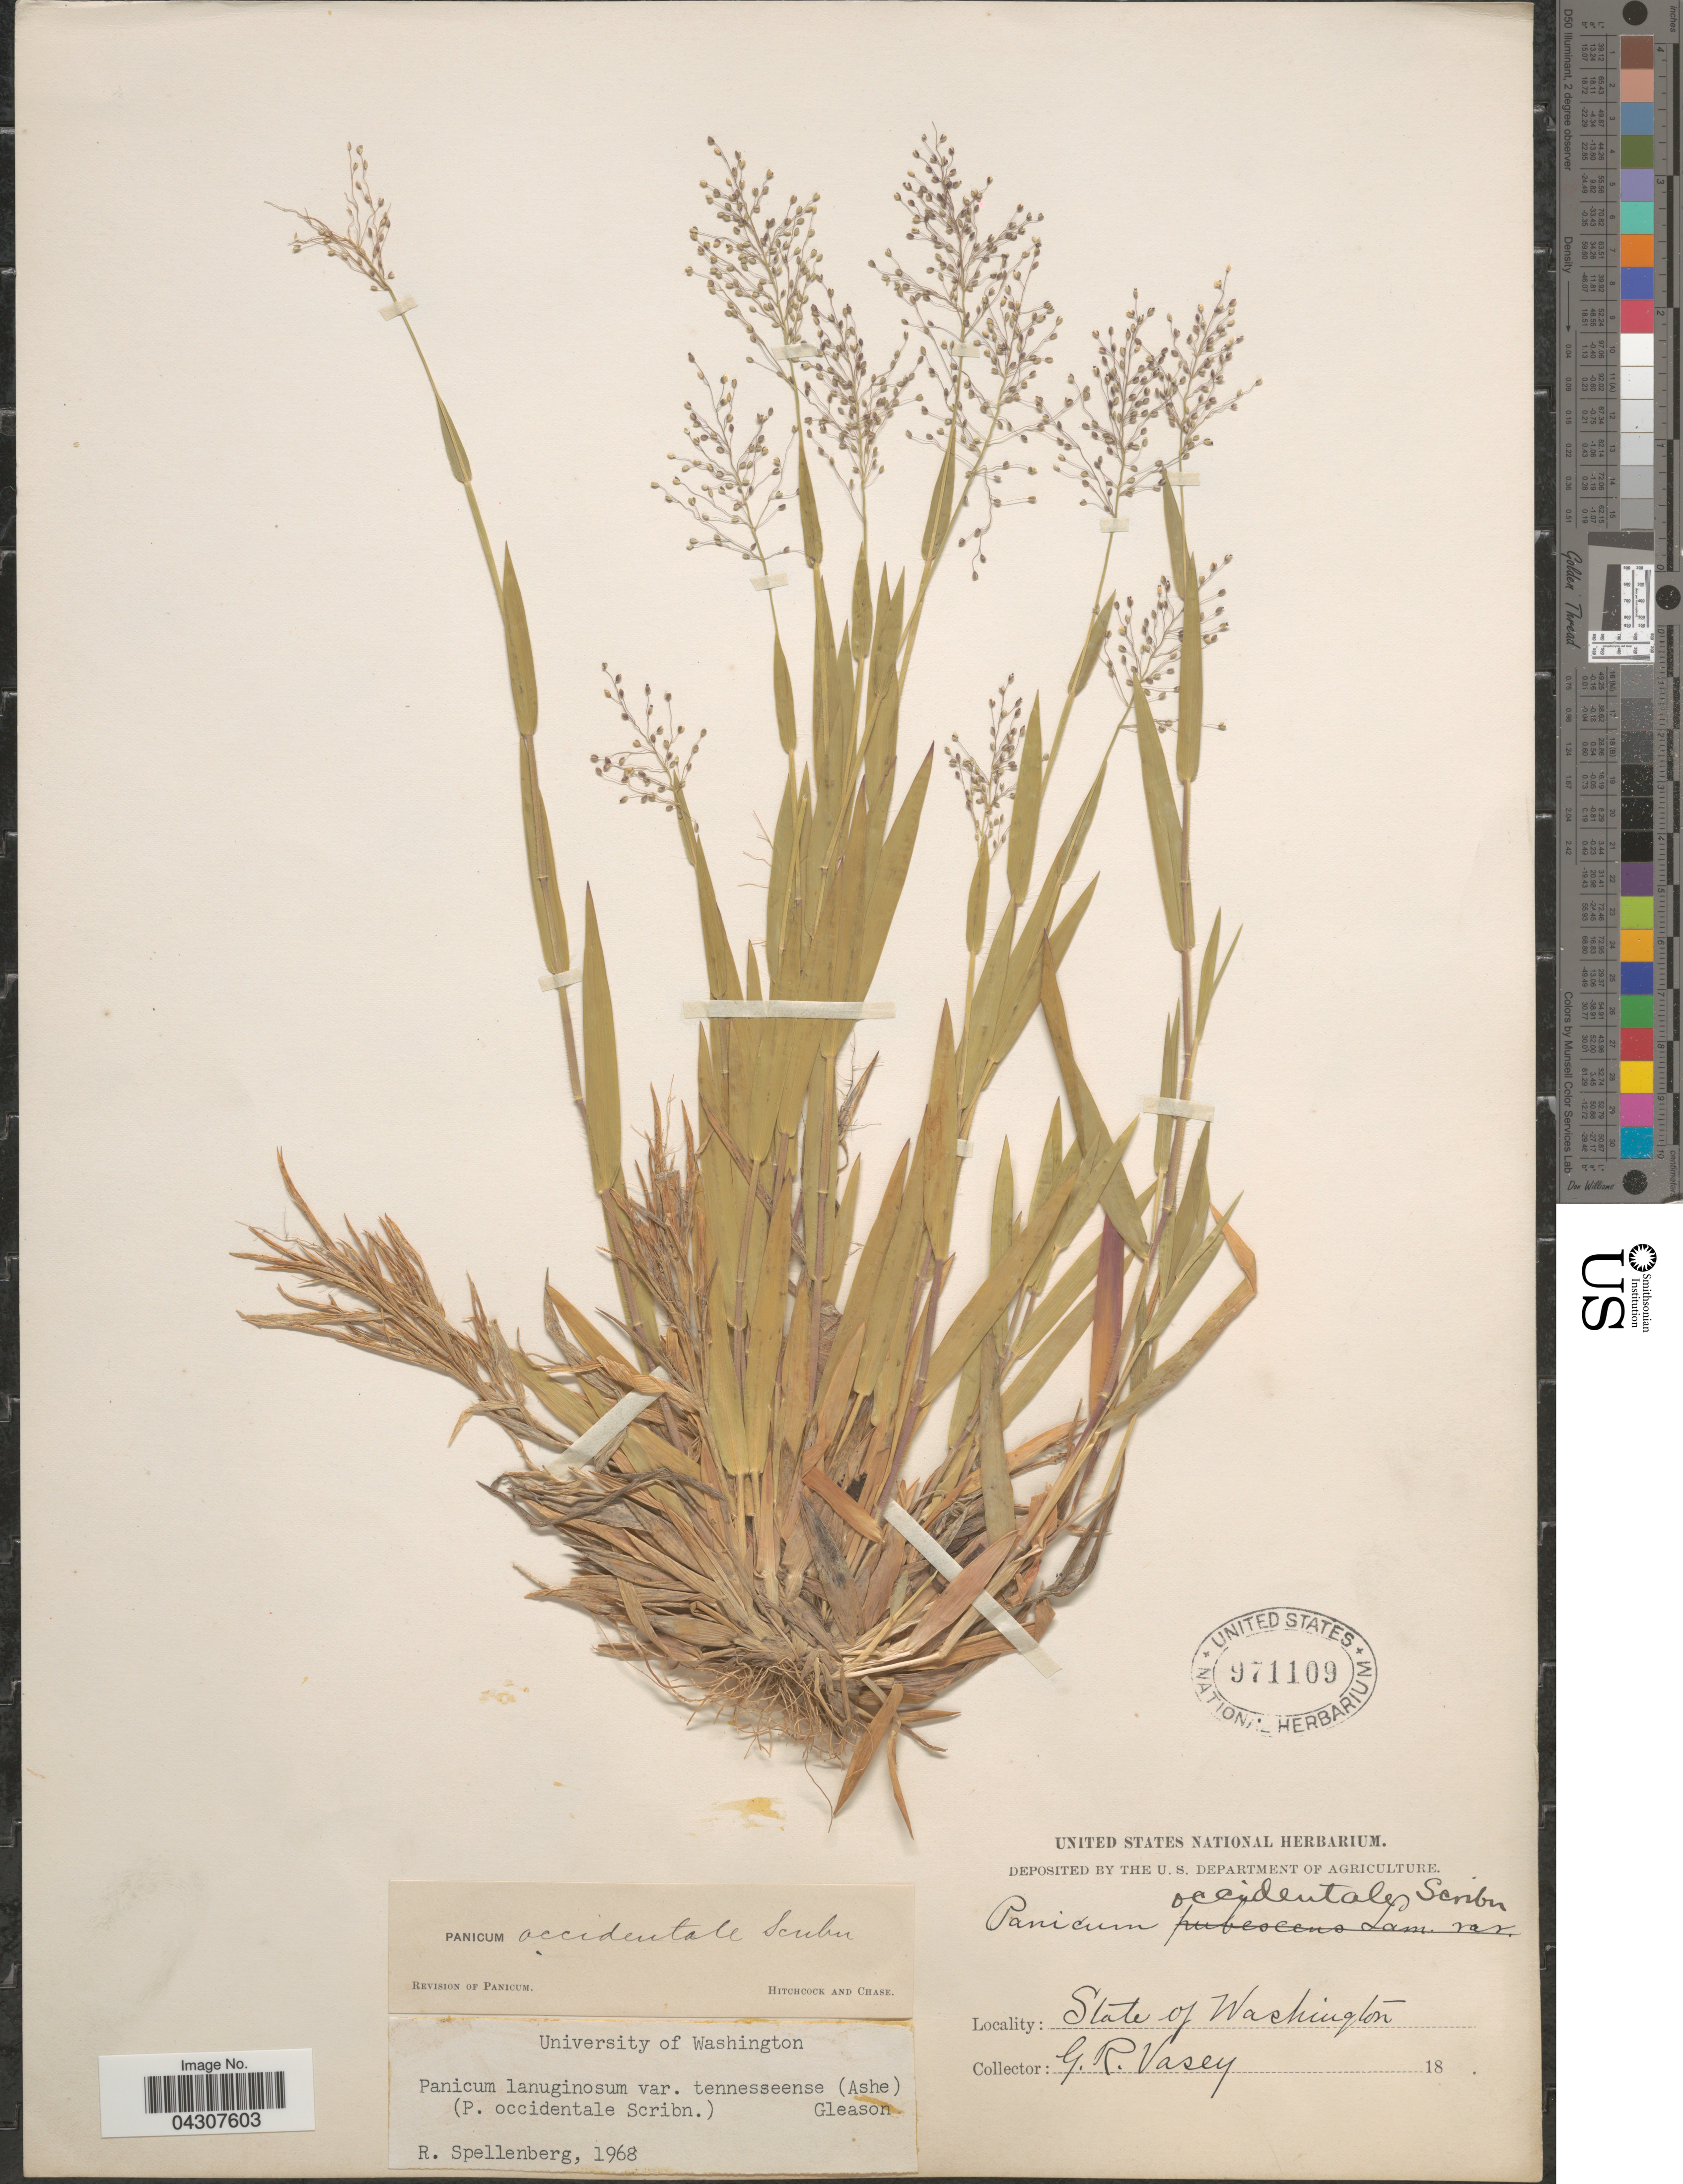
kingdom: Plantae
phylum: Tracheophyta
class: Liliopsida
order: Poales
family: Poaceae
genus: Dichanthelium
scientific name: Dichanthelium acuminatum var. acuminatum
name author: (Sw.) Gould & C.A. Clark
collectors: G. R. Vasey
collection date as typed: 18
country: United States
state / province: Washington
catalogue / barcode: US 971109